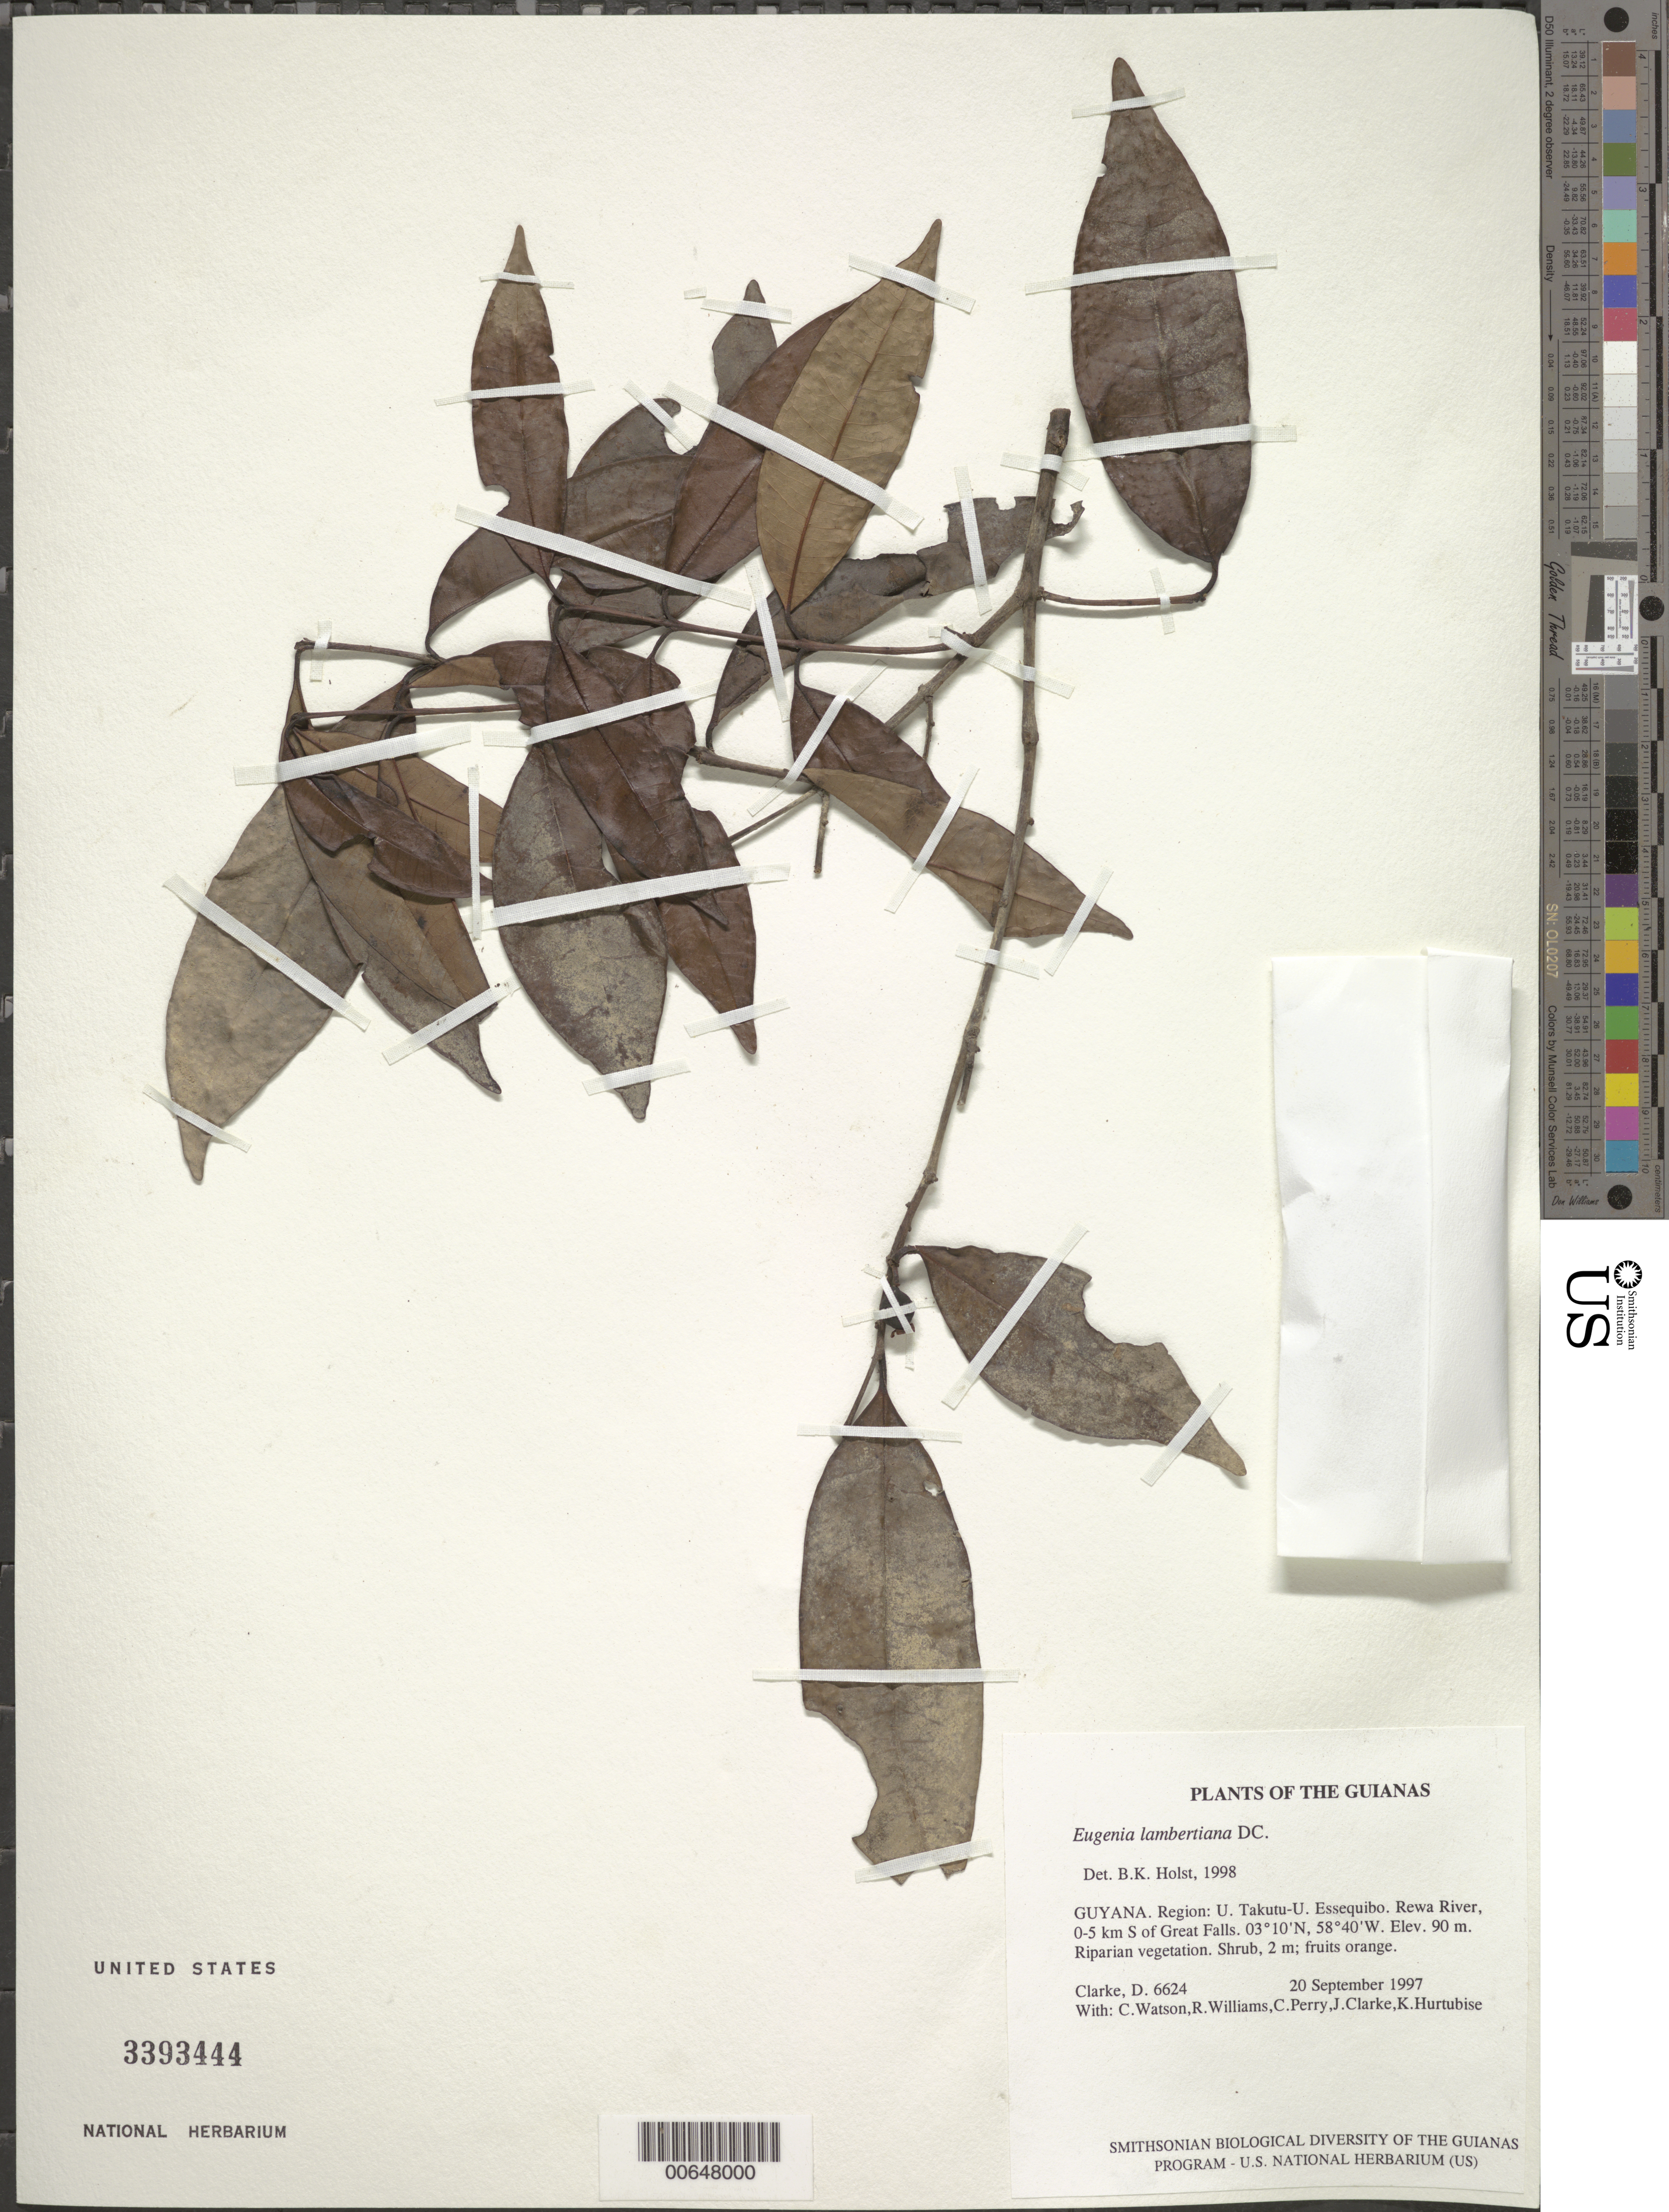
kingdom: Plantae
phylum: Tracheophyta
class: Magnoliopsida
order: Myrtales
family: Myrtaceae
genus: Eugenia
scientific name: Eugenia lambertiana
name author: DC.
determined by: Holst, Bruce K.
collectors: H. D. Clarke, C. Watson, R. Williams, C. Perry, J. Clarke & K. Hurtubise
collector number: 6624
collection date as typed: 20 September 1997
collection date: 1997-09-20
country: Guyana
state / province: U. Takutu-U. Essequibo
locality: Rewa River, 0-5 km S of Great Falls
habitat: Riparian vegetation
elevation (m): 90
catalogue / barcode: US 3393444